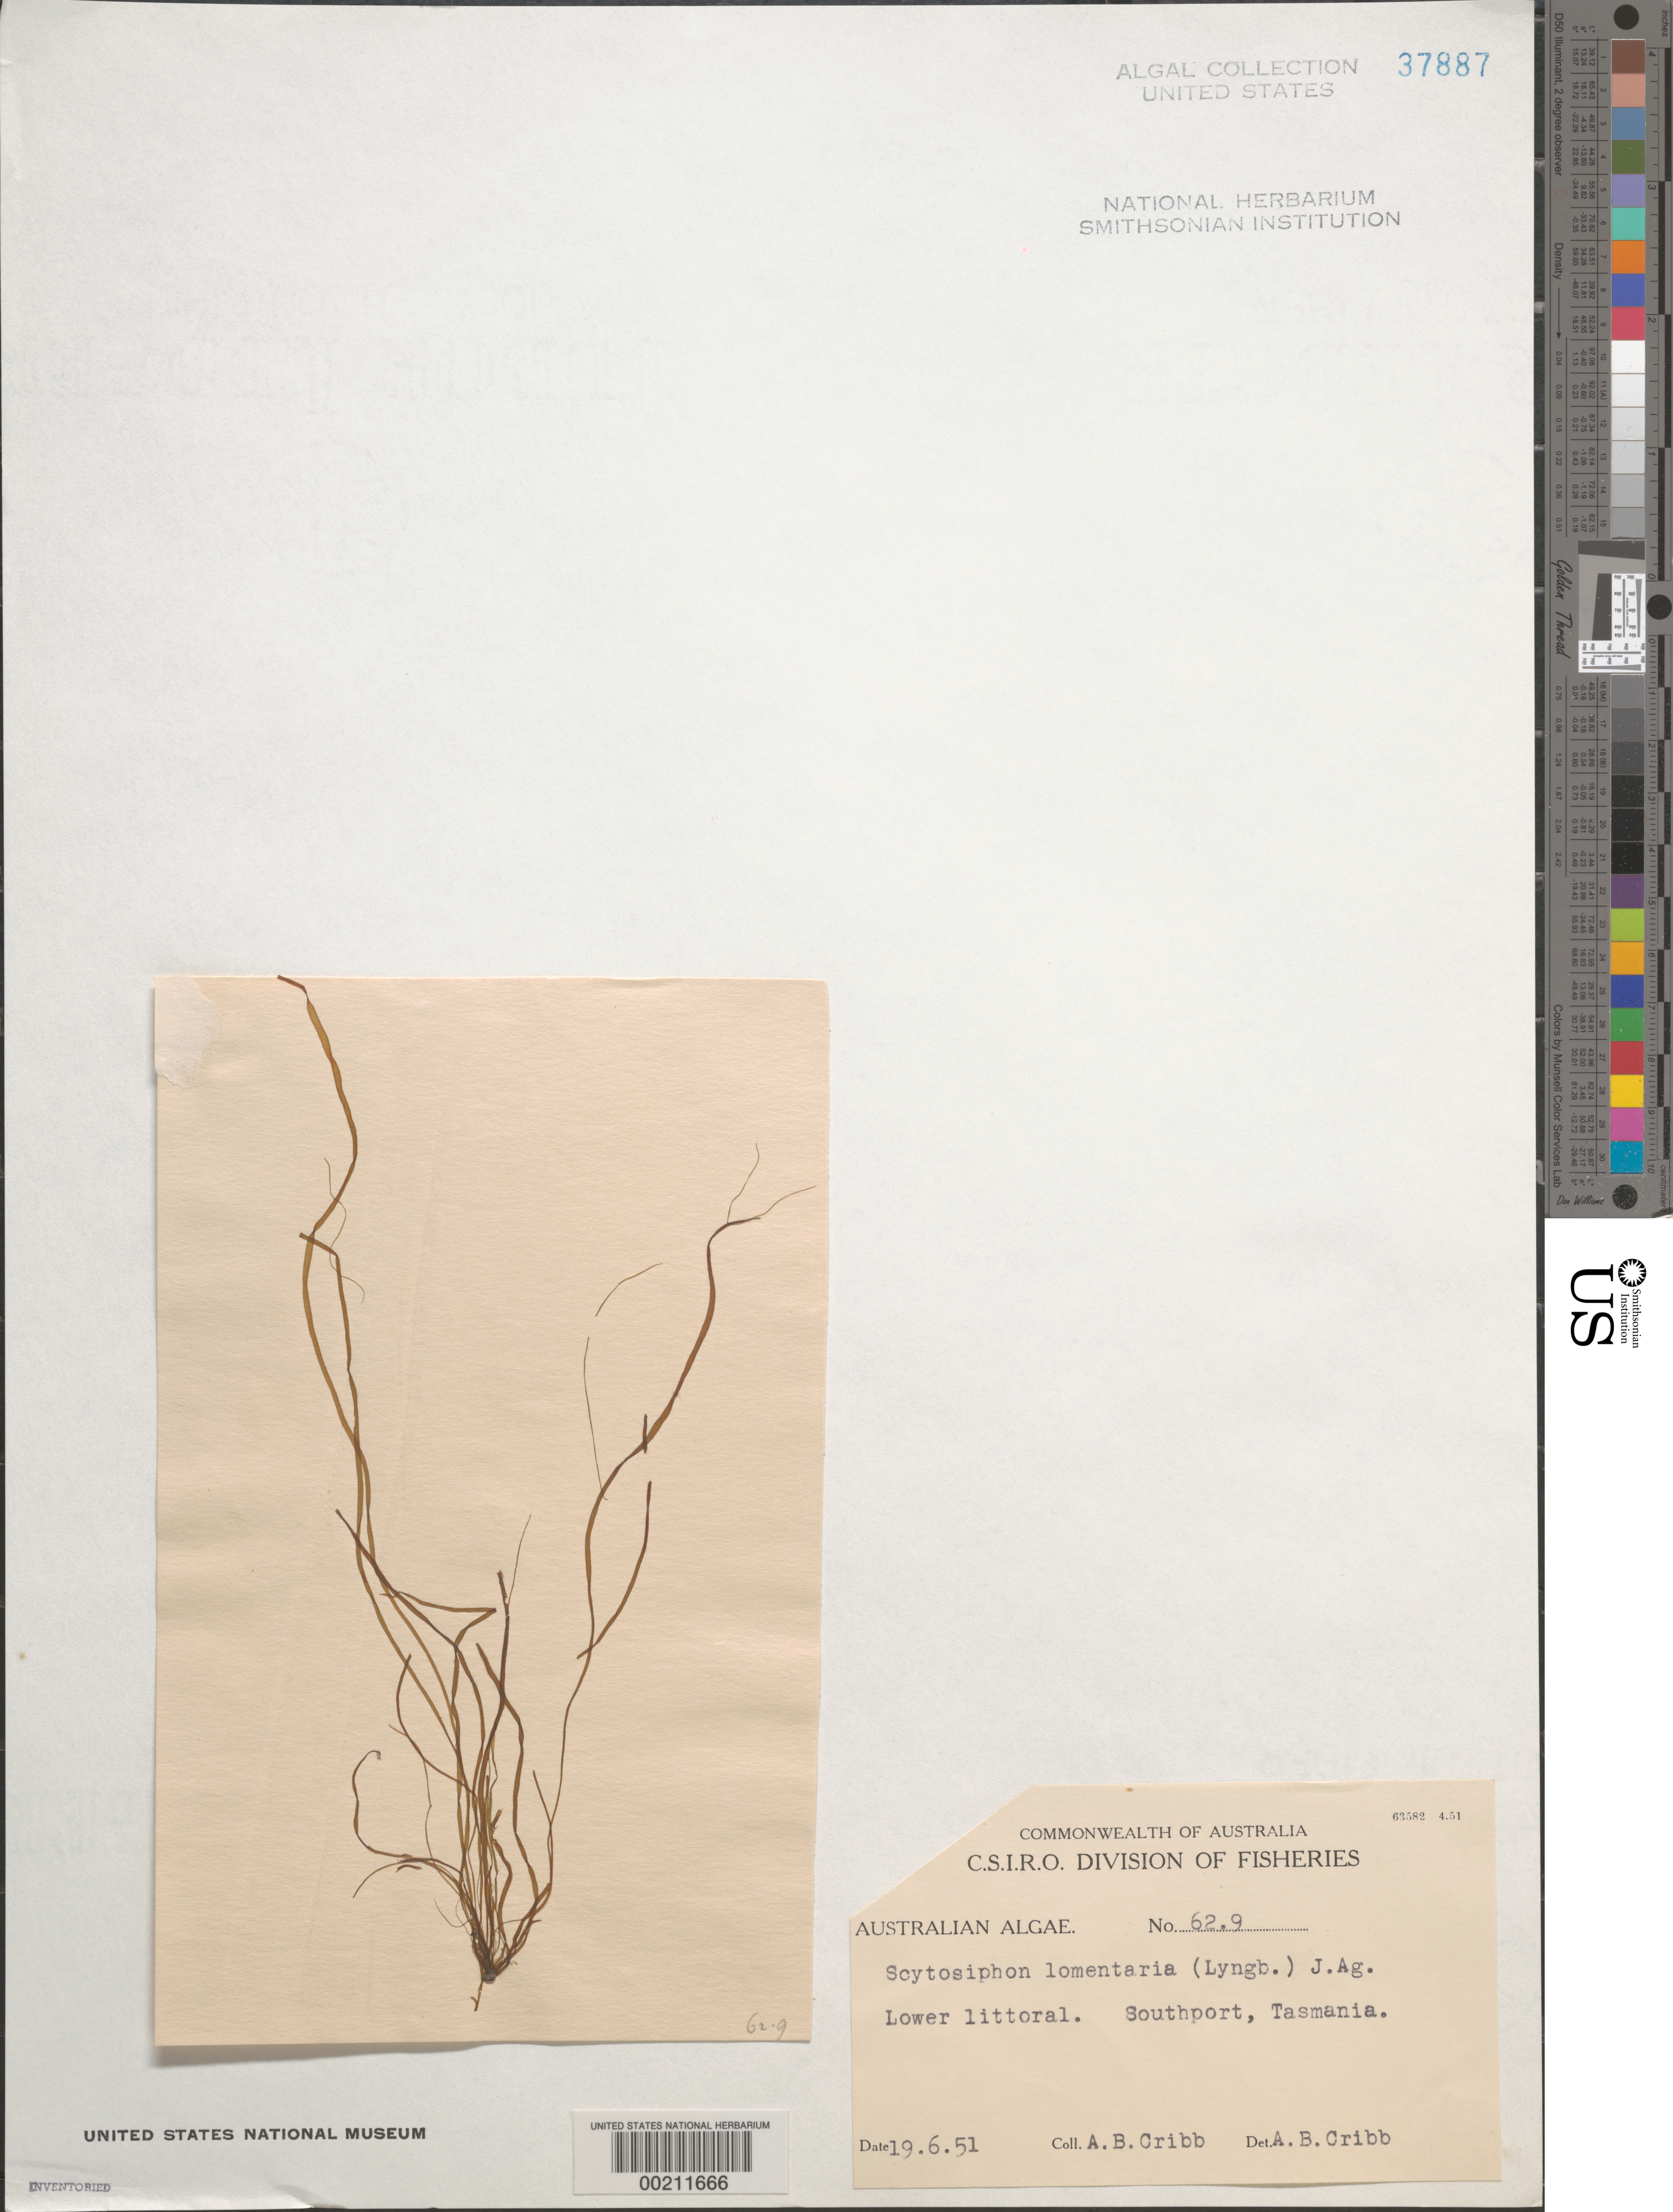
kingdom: Chromista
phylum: Ochrophyta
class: Phaeophyceae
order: Scytosiphonales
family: Scytosiphonaceae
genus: Scytosiphon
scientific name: Scytosiphon lomentaria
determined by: Cribb, A. B.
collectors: A. Cribb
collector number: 62.9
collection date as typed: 19 Jun 1951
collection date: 1951-06-19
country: Australia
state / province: Tasmania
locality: Southport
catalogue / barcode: US 37887